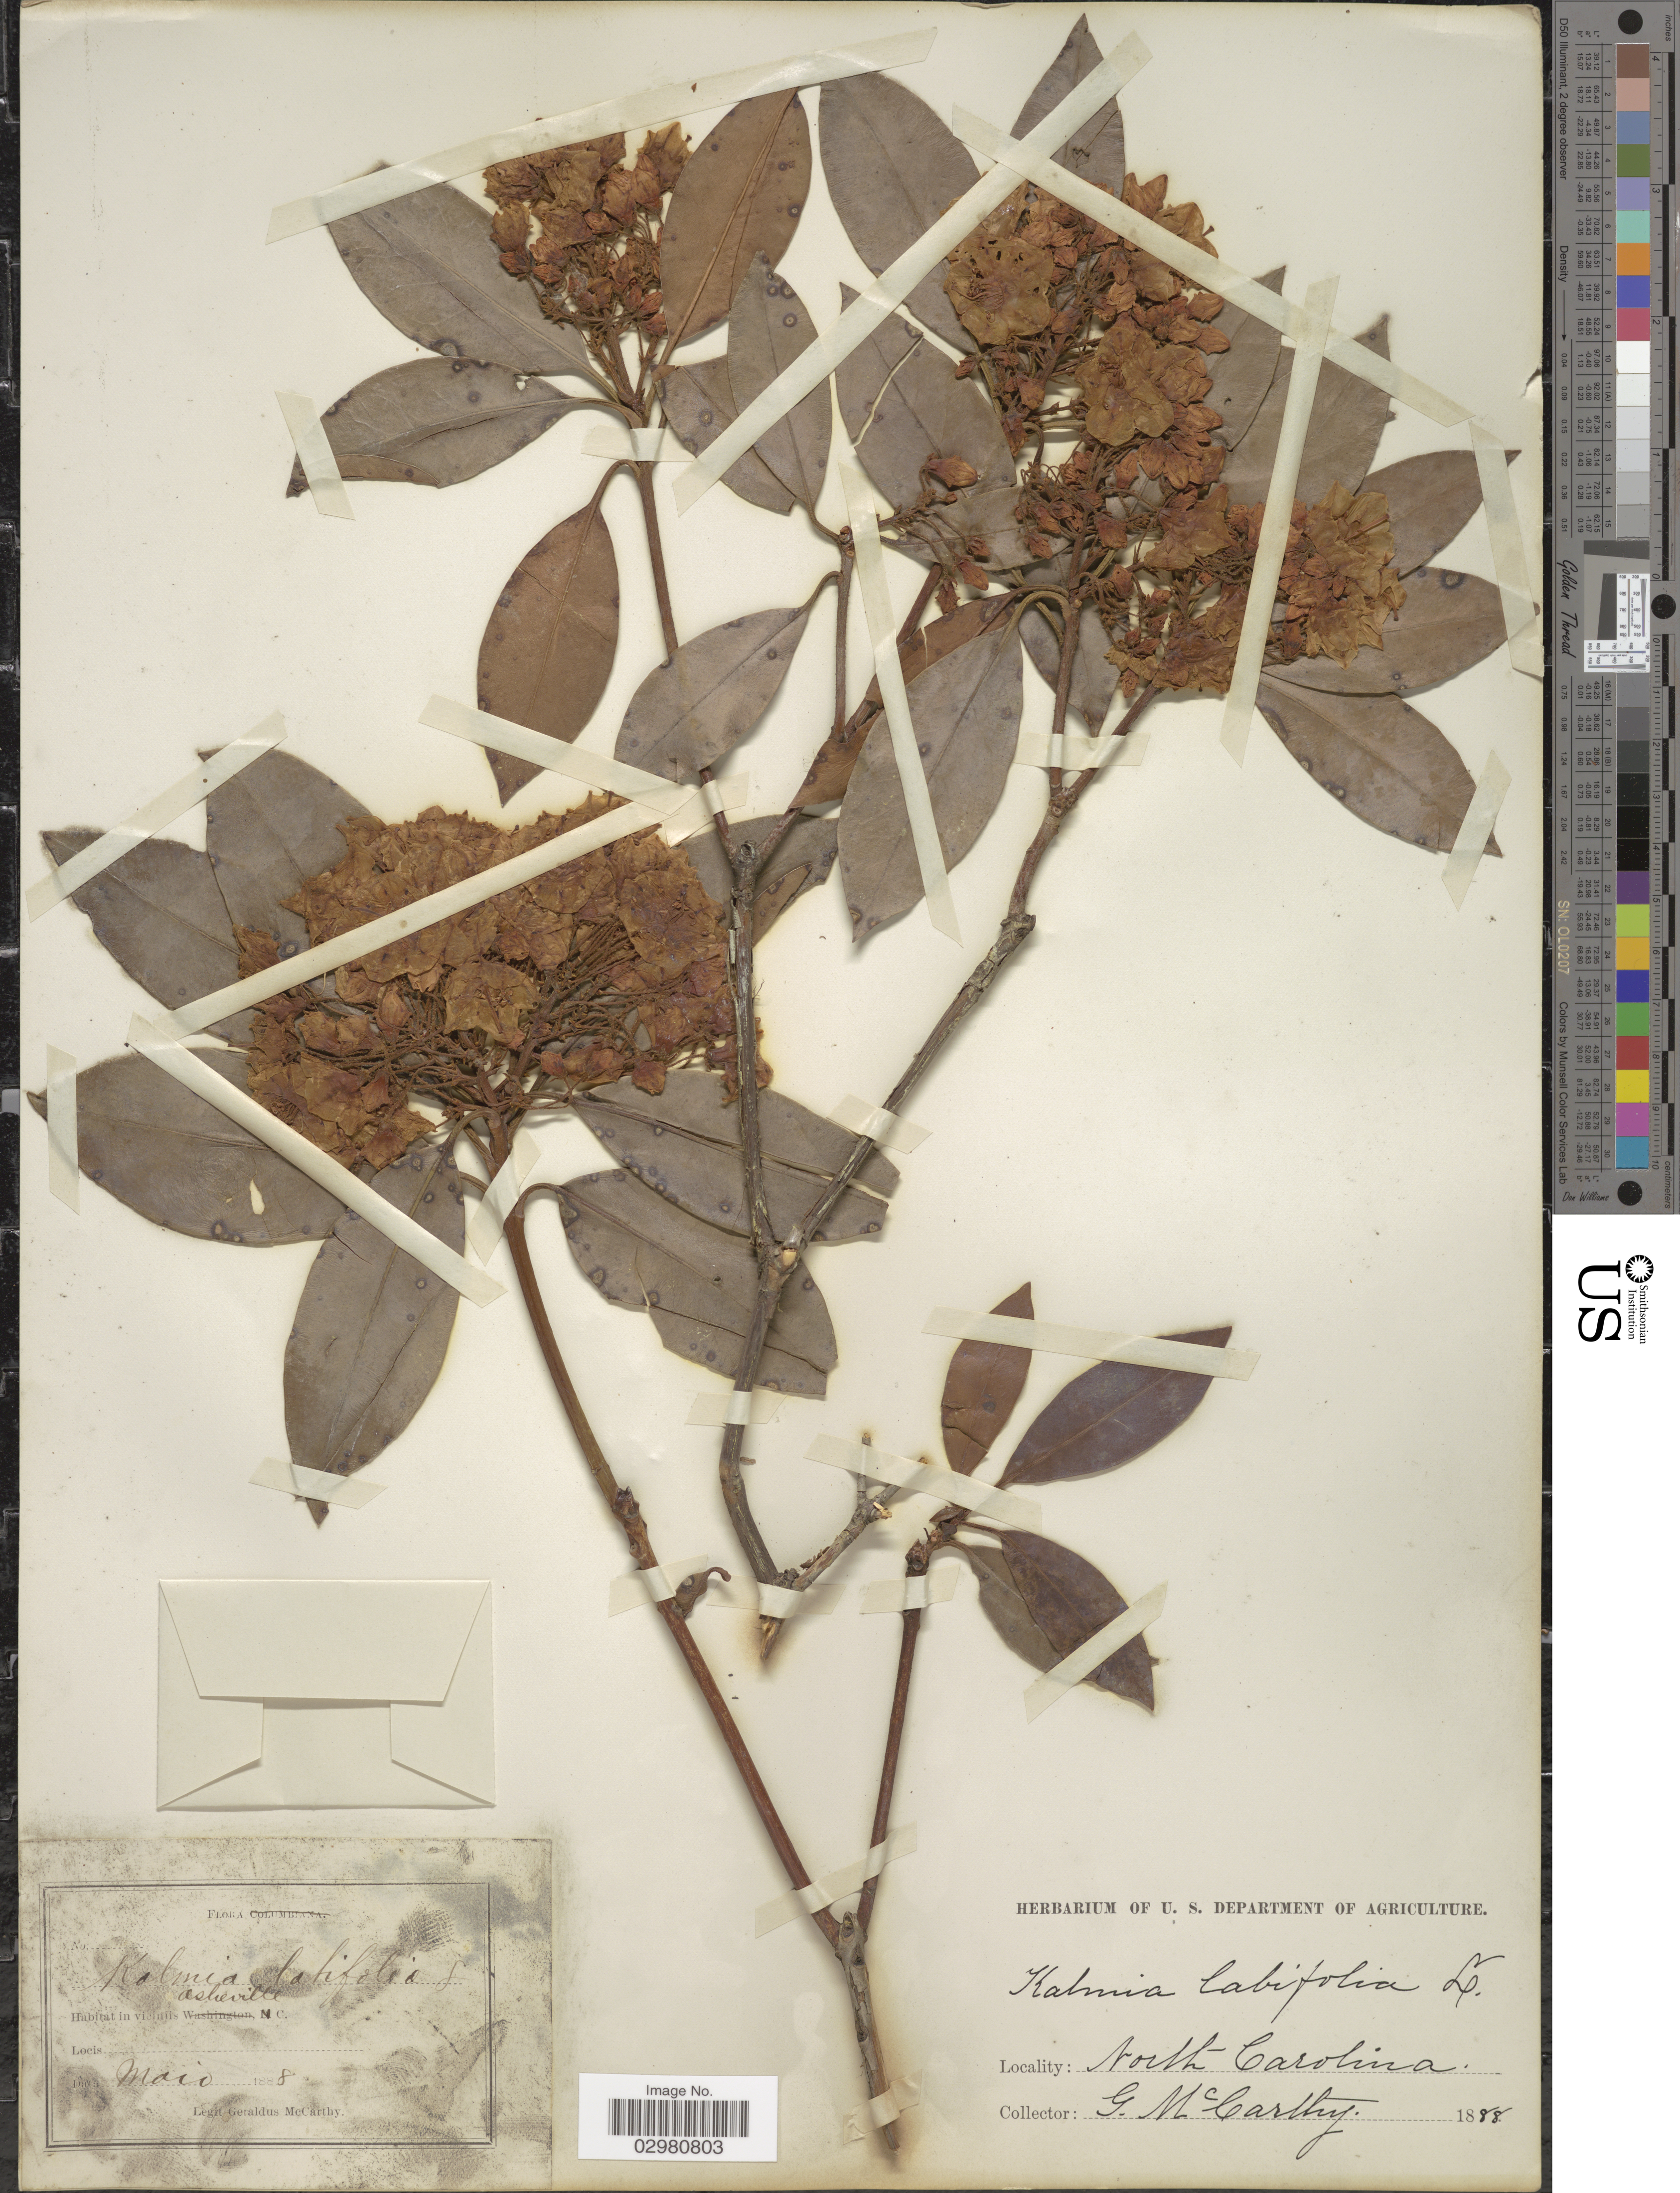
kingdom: Plantae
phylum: Tracheophyta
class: Magnoliopsida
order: Ericales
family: Ericaceae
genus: Kalmia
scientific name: Kalmia latifolia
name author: L.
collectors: G. M. McCarthy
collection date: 1888-05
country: United States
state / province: North Carolina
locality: In viciniis Asheville